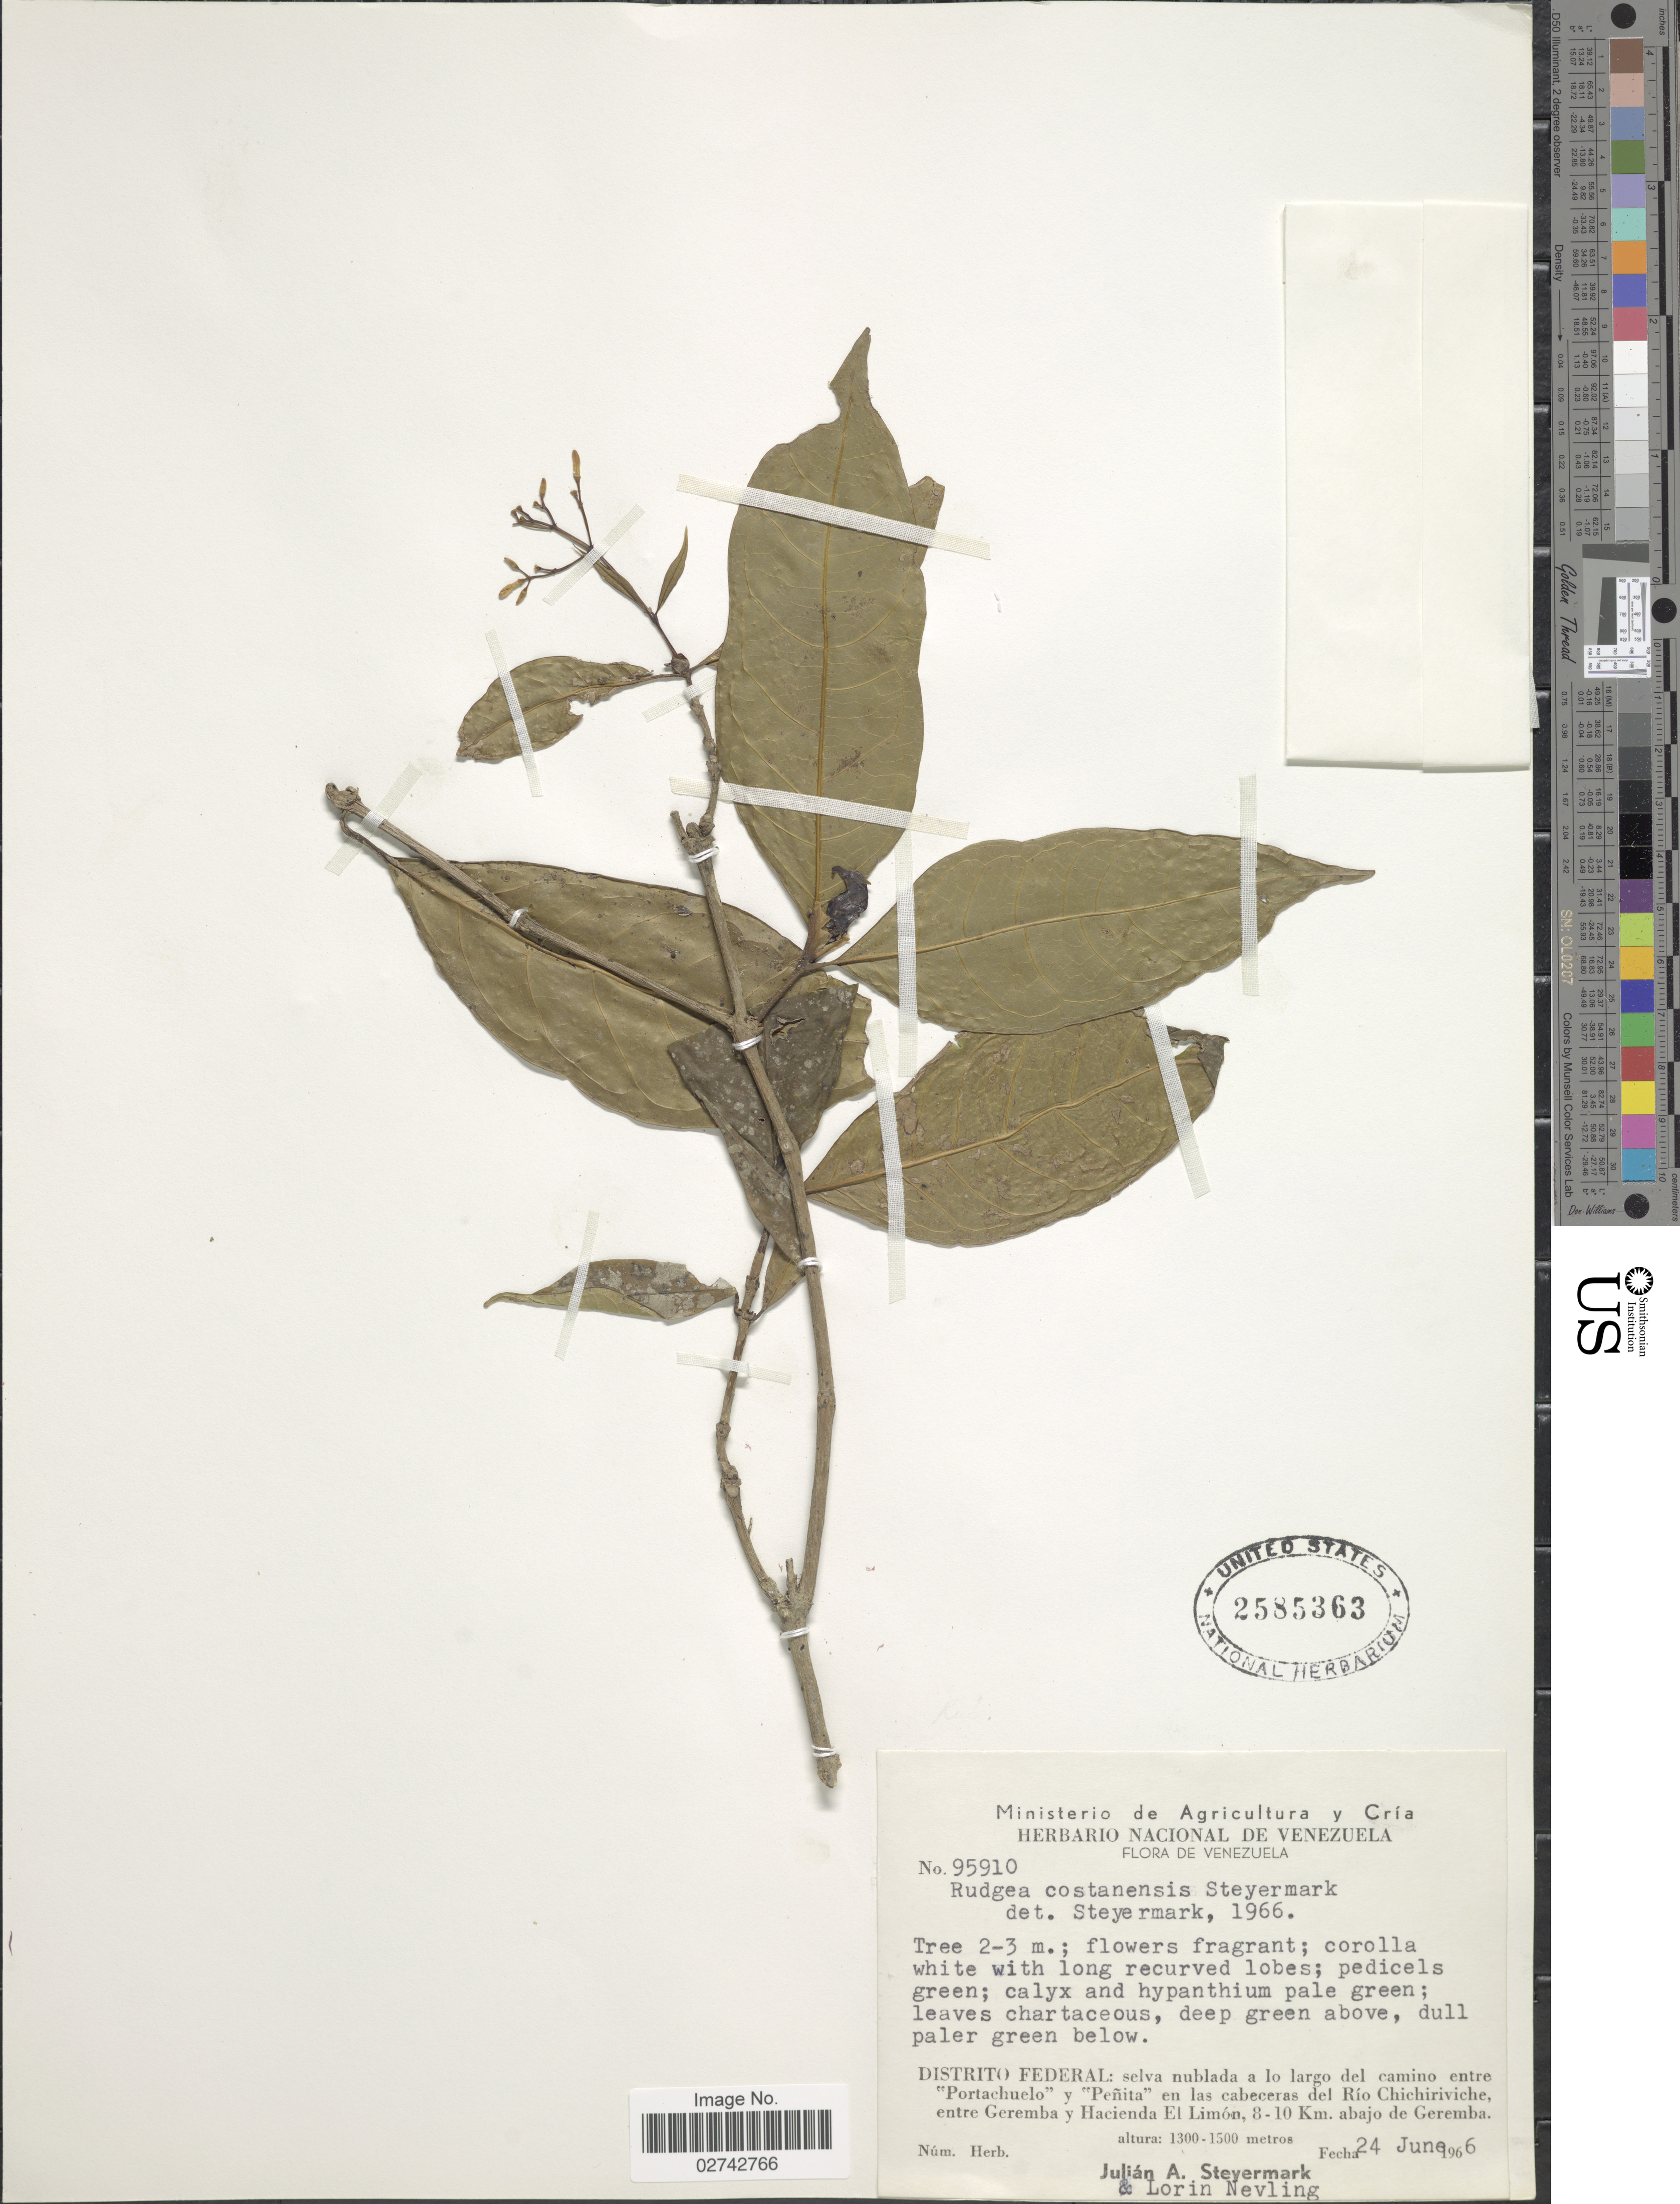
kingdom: Plantae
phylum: Tracheophyta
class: Magnoliopsida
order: Gentianales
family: Rubiaceae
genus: Rudgea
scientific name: Rudgea costanensis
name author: Steyerm.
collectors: J. Steyermark & L. Nevling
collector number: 95910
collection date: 1966-06-24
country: Venezuela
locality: Distrito Federal, selva nublada a lo largo del camino entre Portachuelo y Penita en las cabeceras del Rio Chichiriviche, entre Geremba y Hacienda El Limon, 8-10 km abajo de Geremba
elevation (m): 1300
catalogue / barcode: US 2585363